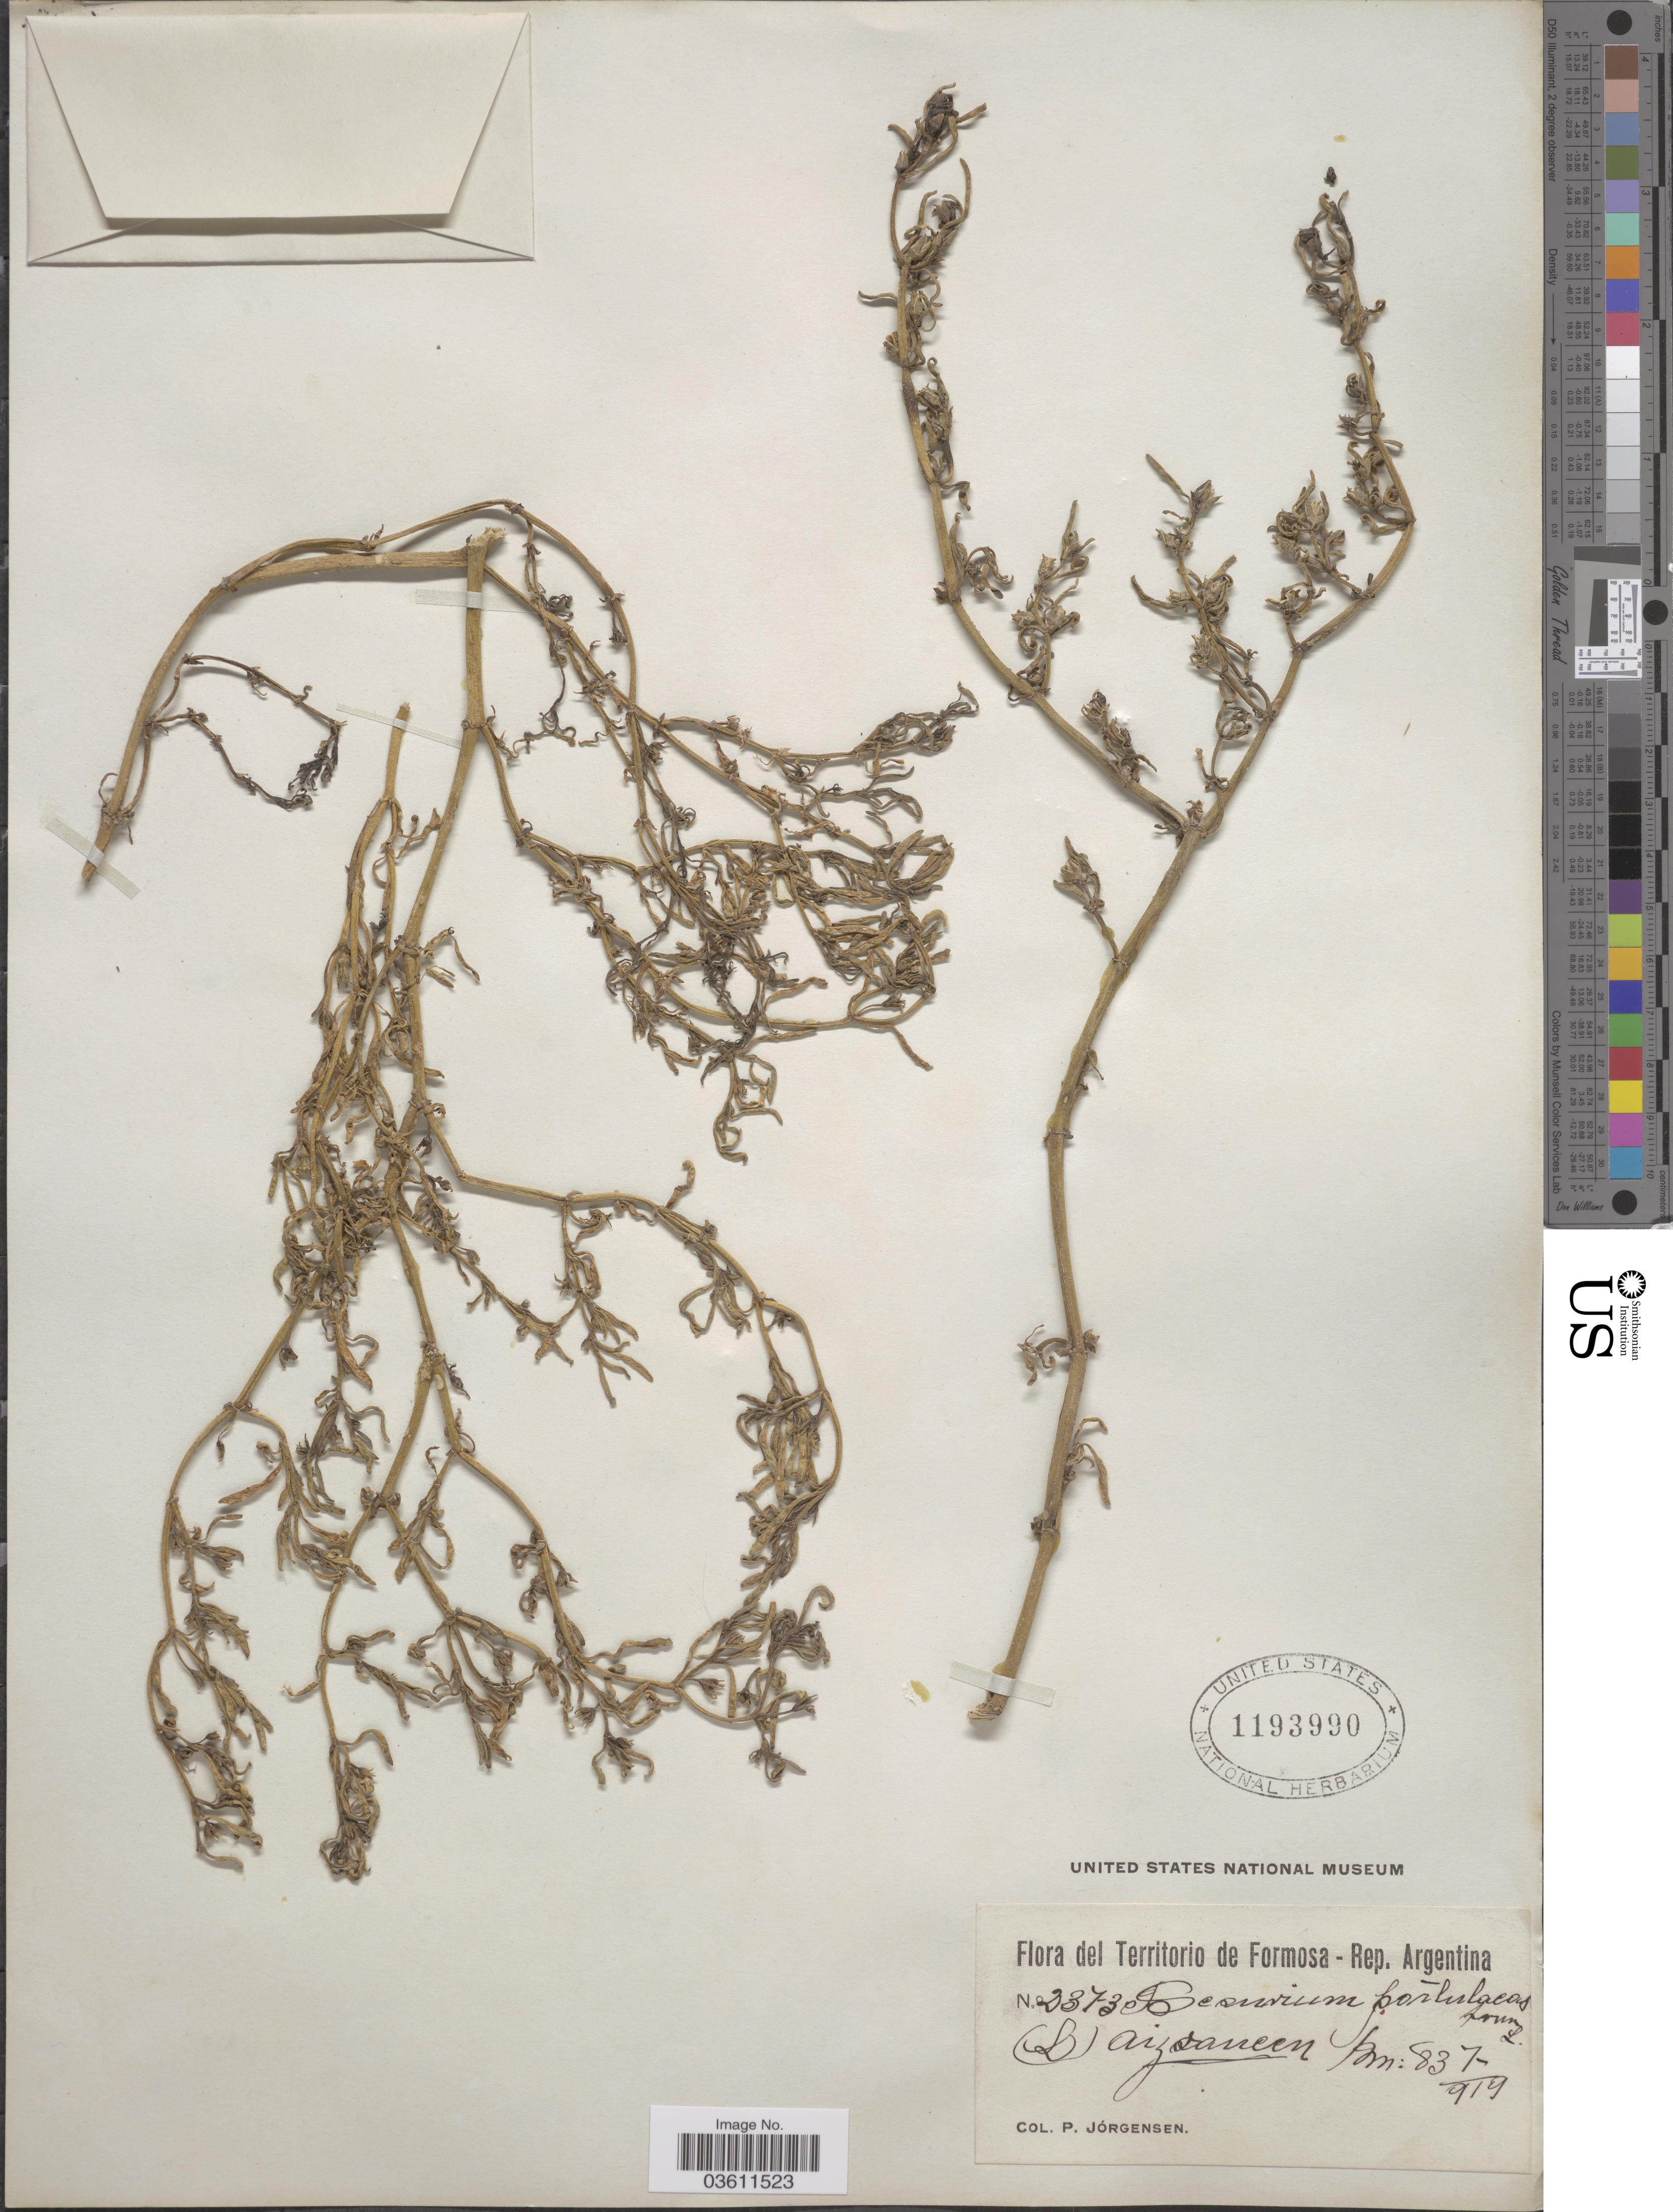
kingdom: Plantae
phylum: Tracheophyta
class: Magnoliopsida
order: Caryophyllales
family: Aizoaceae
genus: Sesuvium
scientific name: Sesuvium parviflorum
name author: DC.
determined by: Strong, Mark T., (BOT), Smithsonian Institution - National Museum of Natural History (UNITED STATES)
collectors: P. Jörgensen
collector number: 2373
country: Argentina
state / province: Formosa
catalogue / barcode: US 1193990